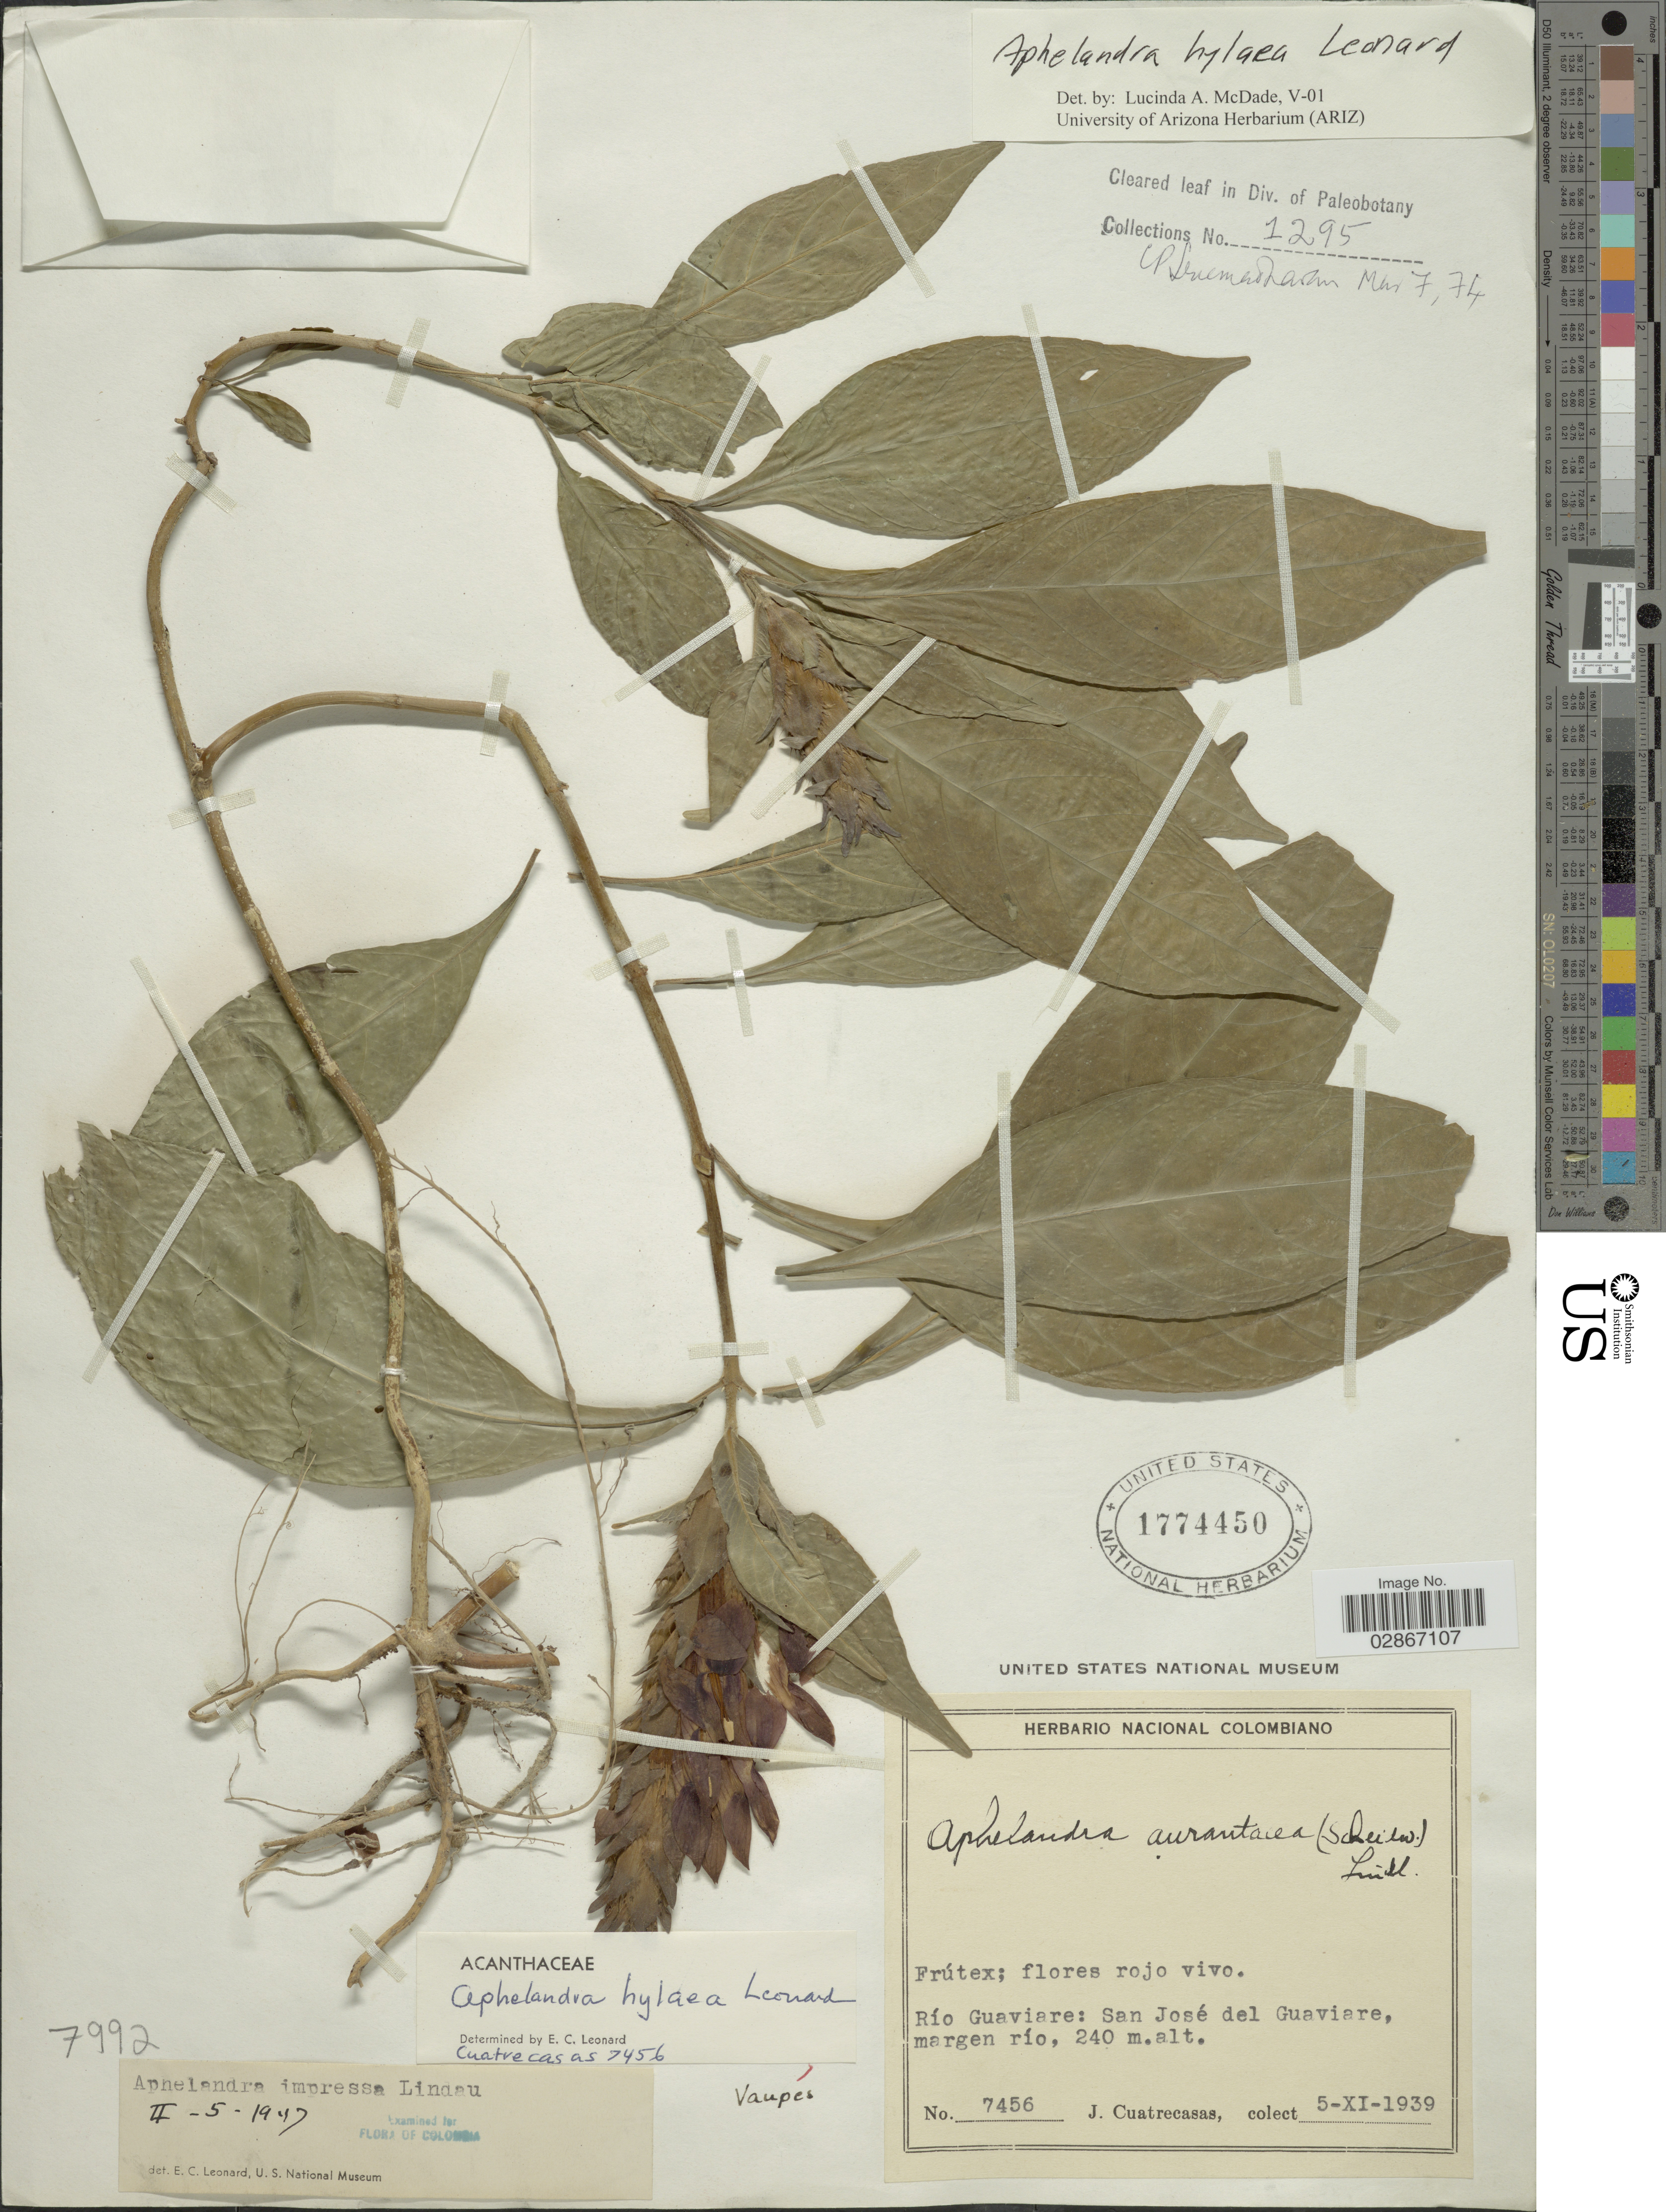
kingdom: Plantae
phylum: Tracheophyta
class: Magnoliopsida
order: Lamiales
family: Acanthaceae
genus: Aphelandra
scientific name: Aphelandra hylaea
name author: Leonard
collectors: J. Cuatrecasas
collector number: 7456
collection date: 1939-11-05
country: Colombia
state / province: Vaupés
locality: Río Guaviare: San José del Guaviare, margen río.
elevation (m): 240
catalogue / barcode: US 1774450